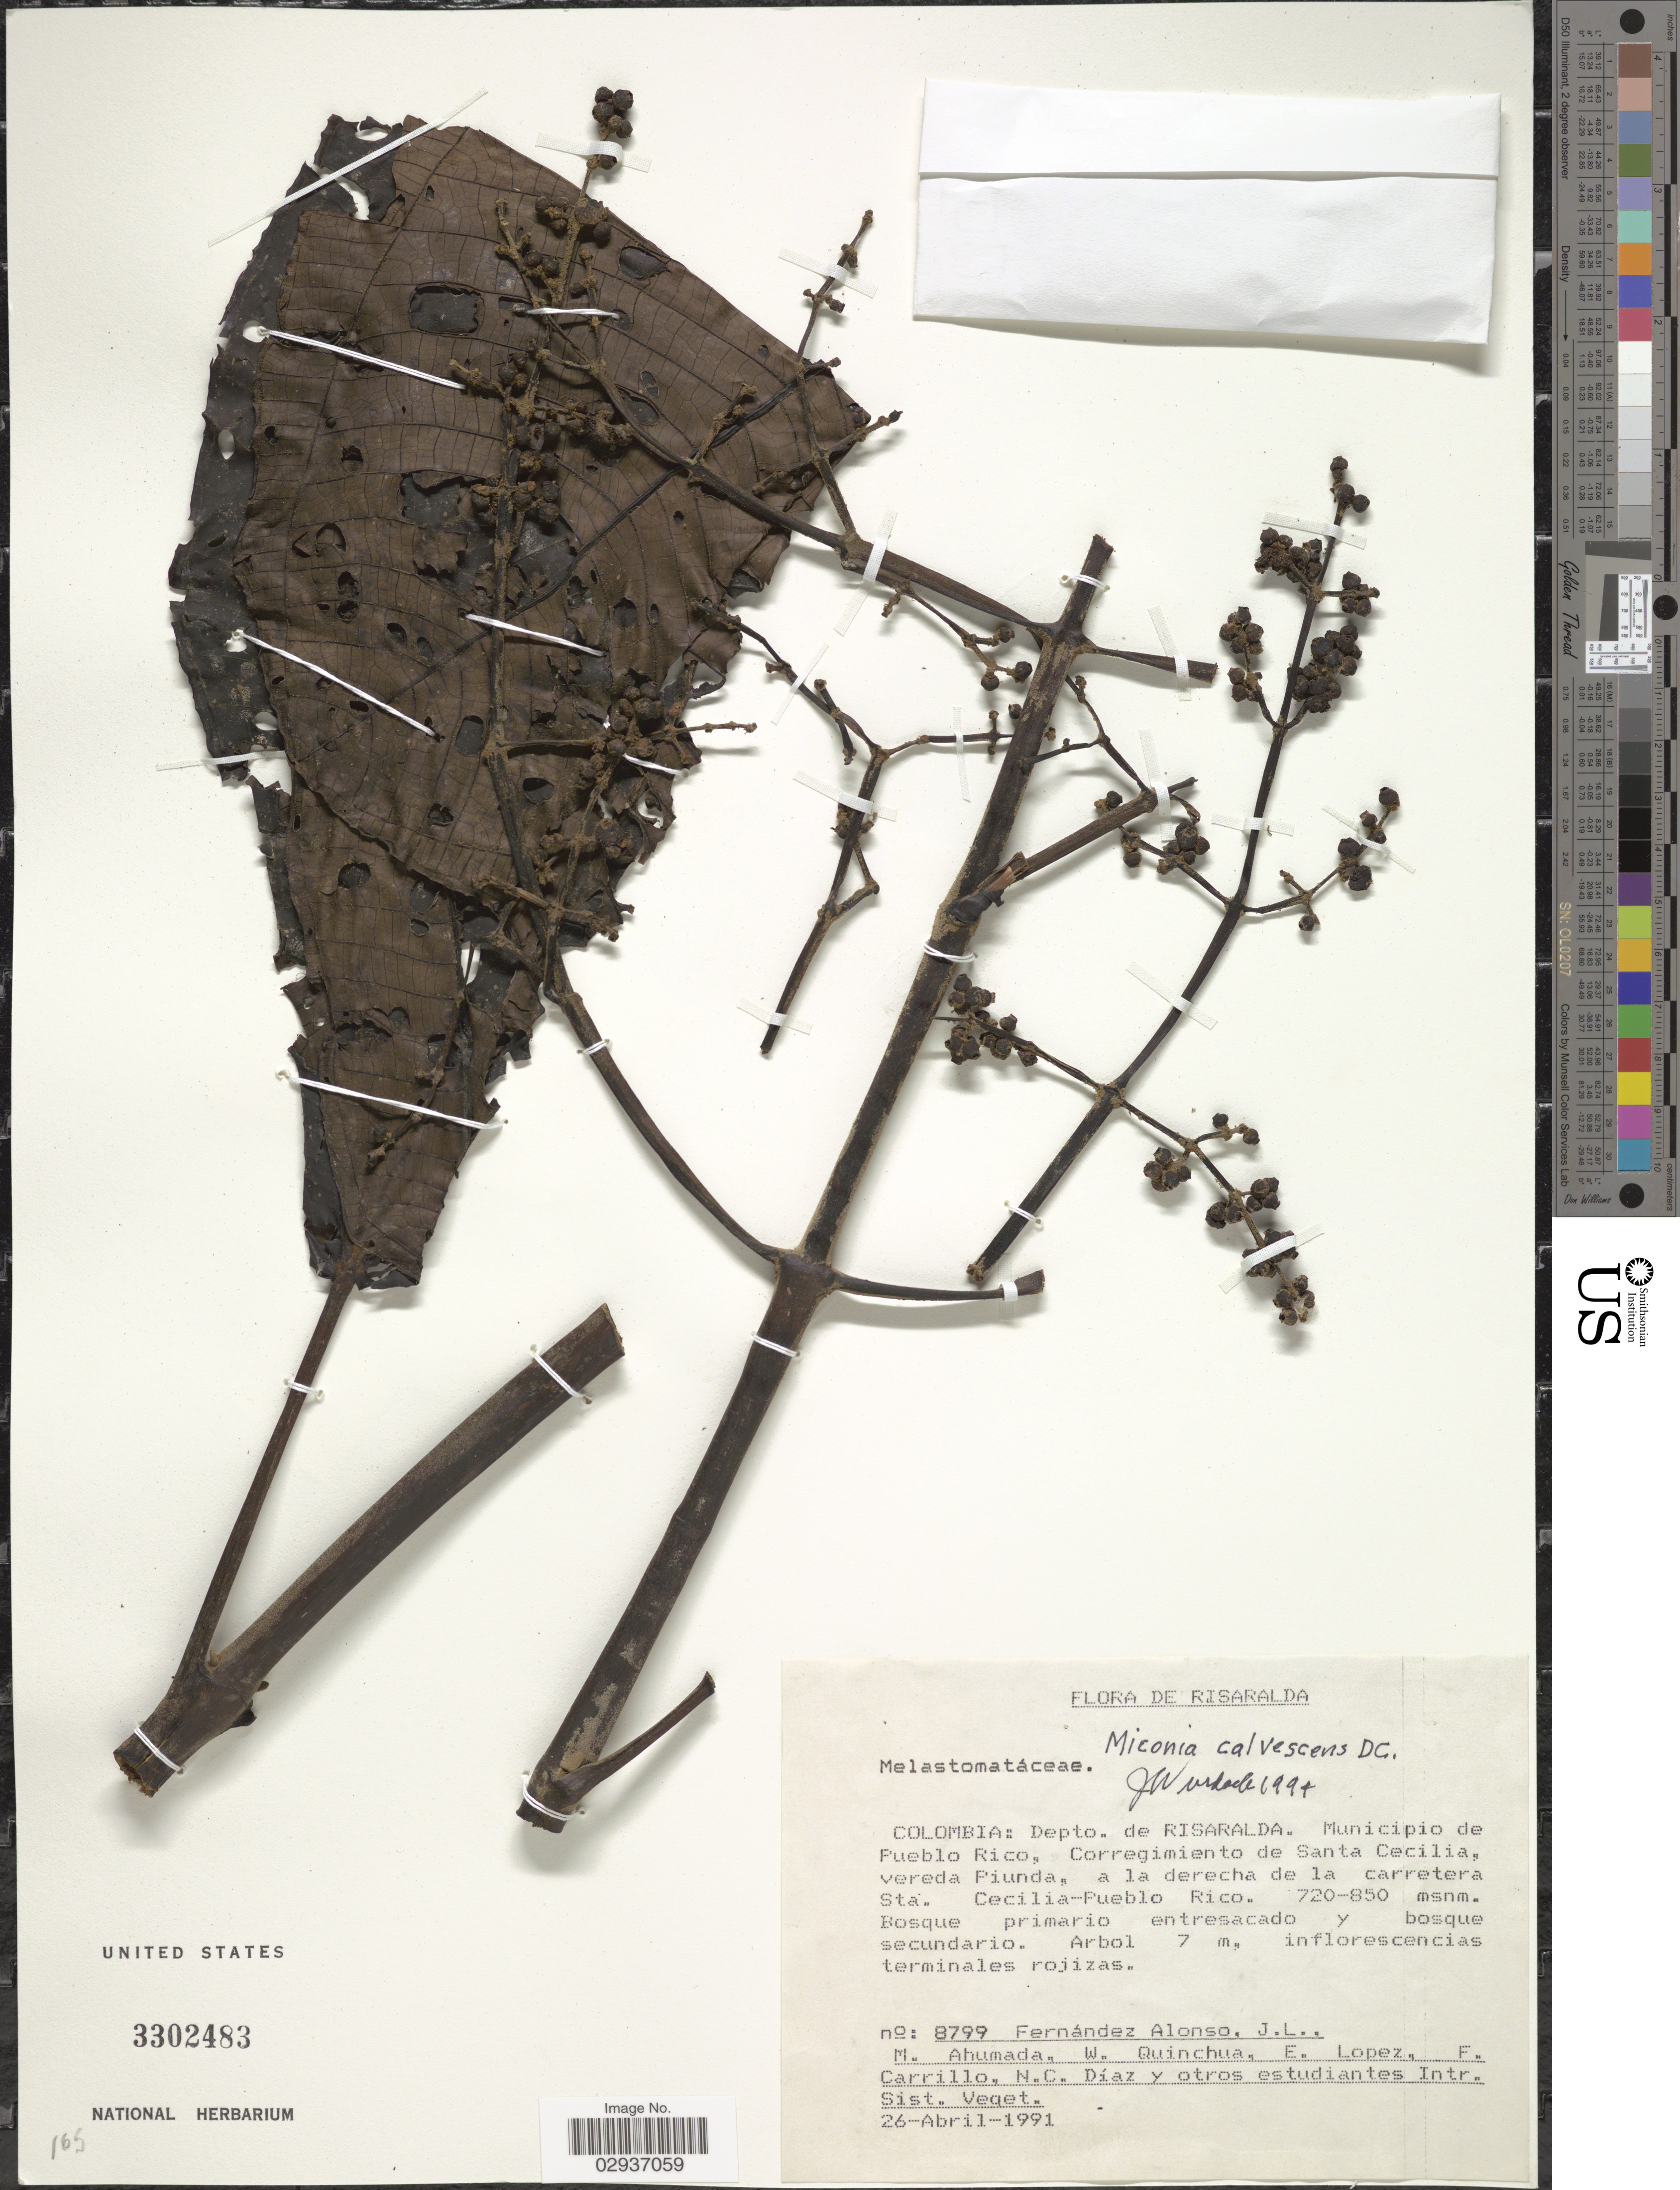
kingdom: Plantae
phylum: Tracheophyta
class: Magnoliopsida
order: Myrtales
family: Melastomataceae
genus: Miconia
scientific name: Miconia calvescens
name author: DC.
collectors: J. L. Fernández-Alonso, M. Ahumada, W. Quinchua, E. Lopez & et al.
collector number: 8799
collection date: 1991-04-26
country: Colombia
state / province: Risaralda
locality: Colombia: Depto. de Risaralda. Municipio de Pueblo Rico, Corregimiento de Santa Cecilia, vereda Piunda, a la derecha de la carretera Sta. Cecilia-Pueblo Rico.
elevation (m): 720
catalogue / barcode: US 3302483